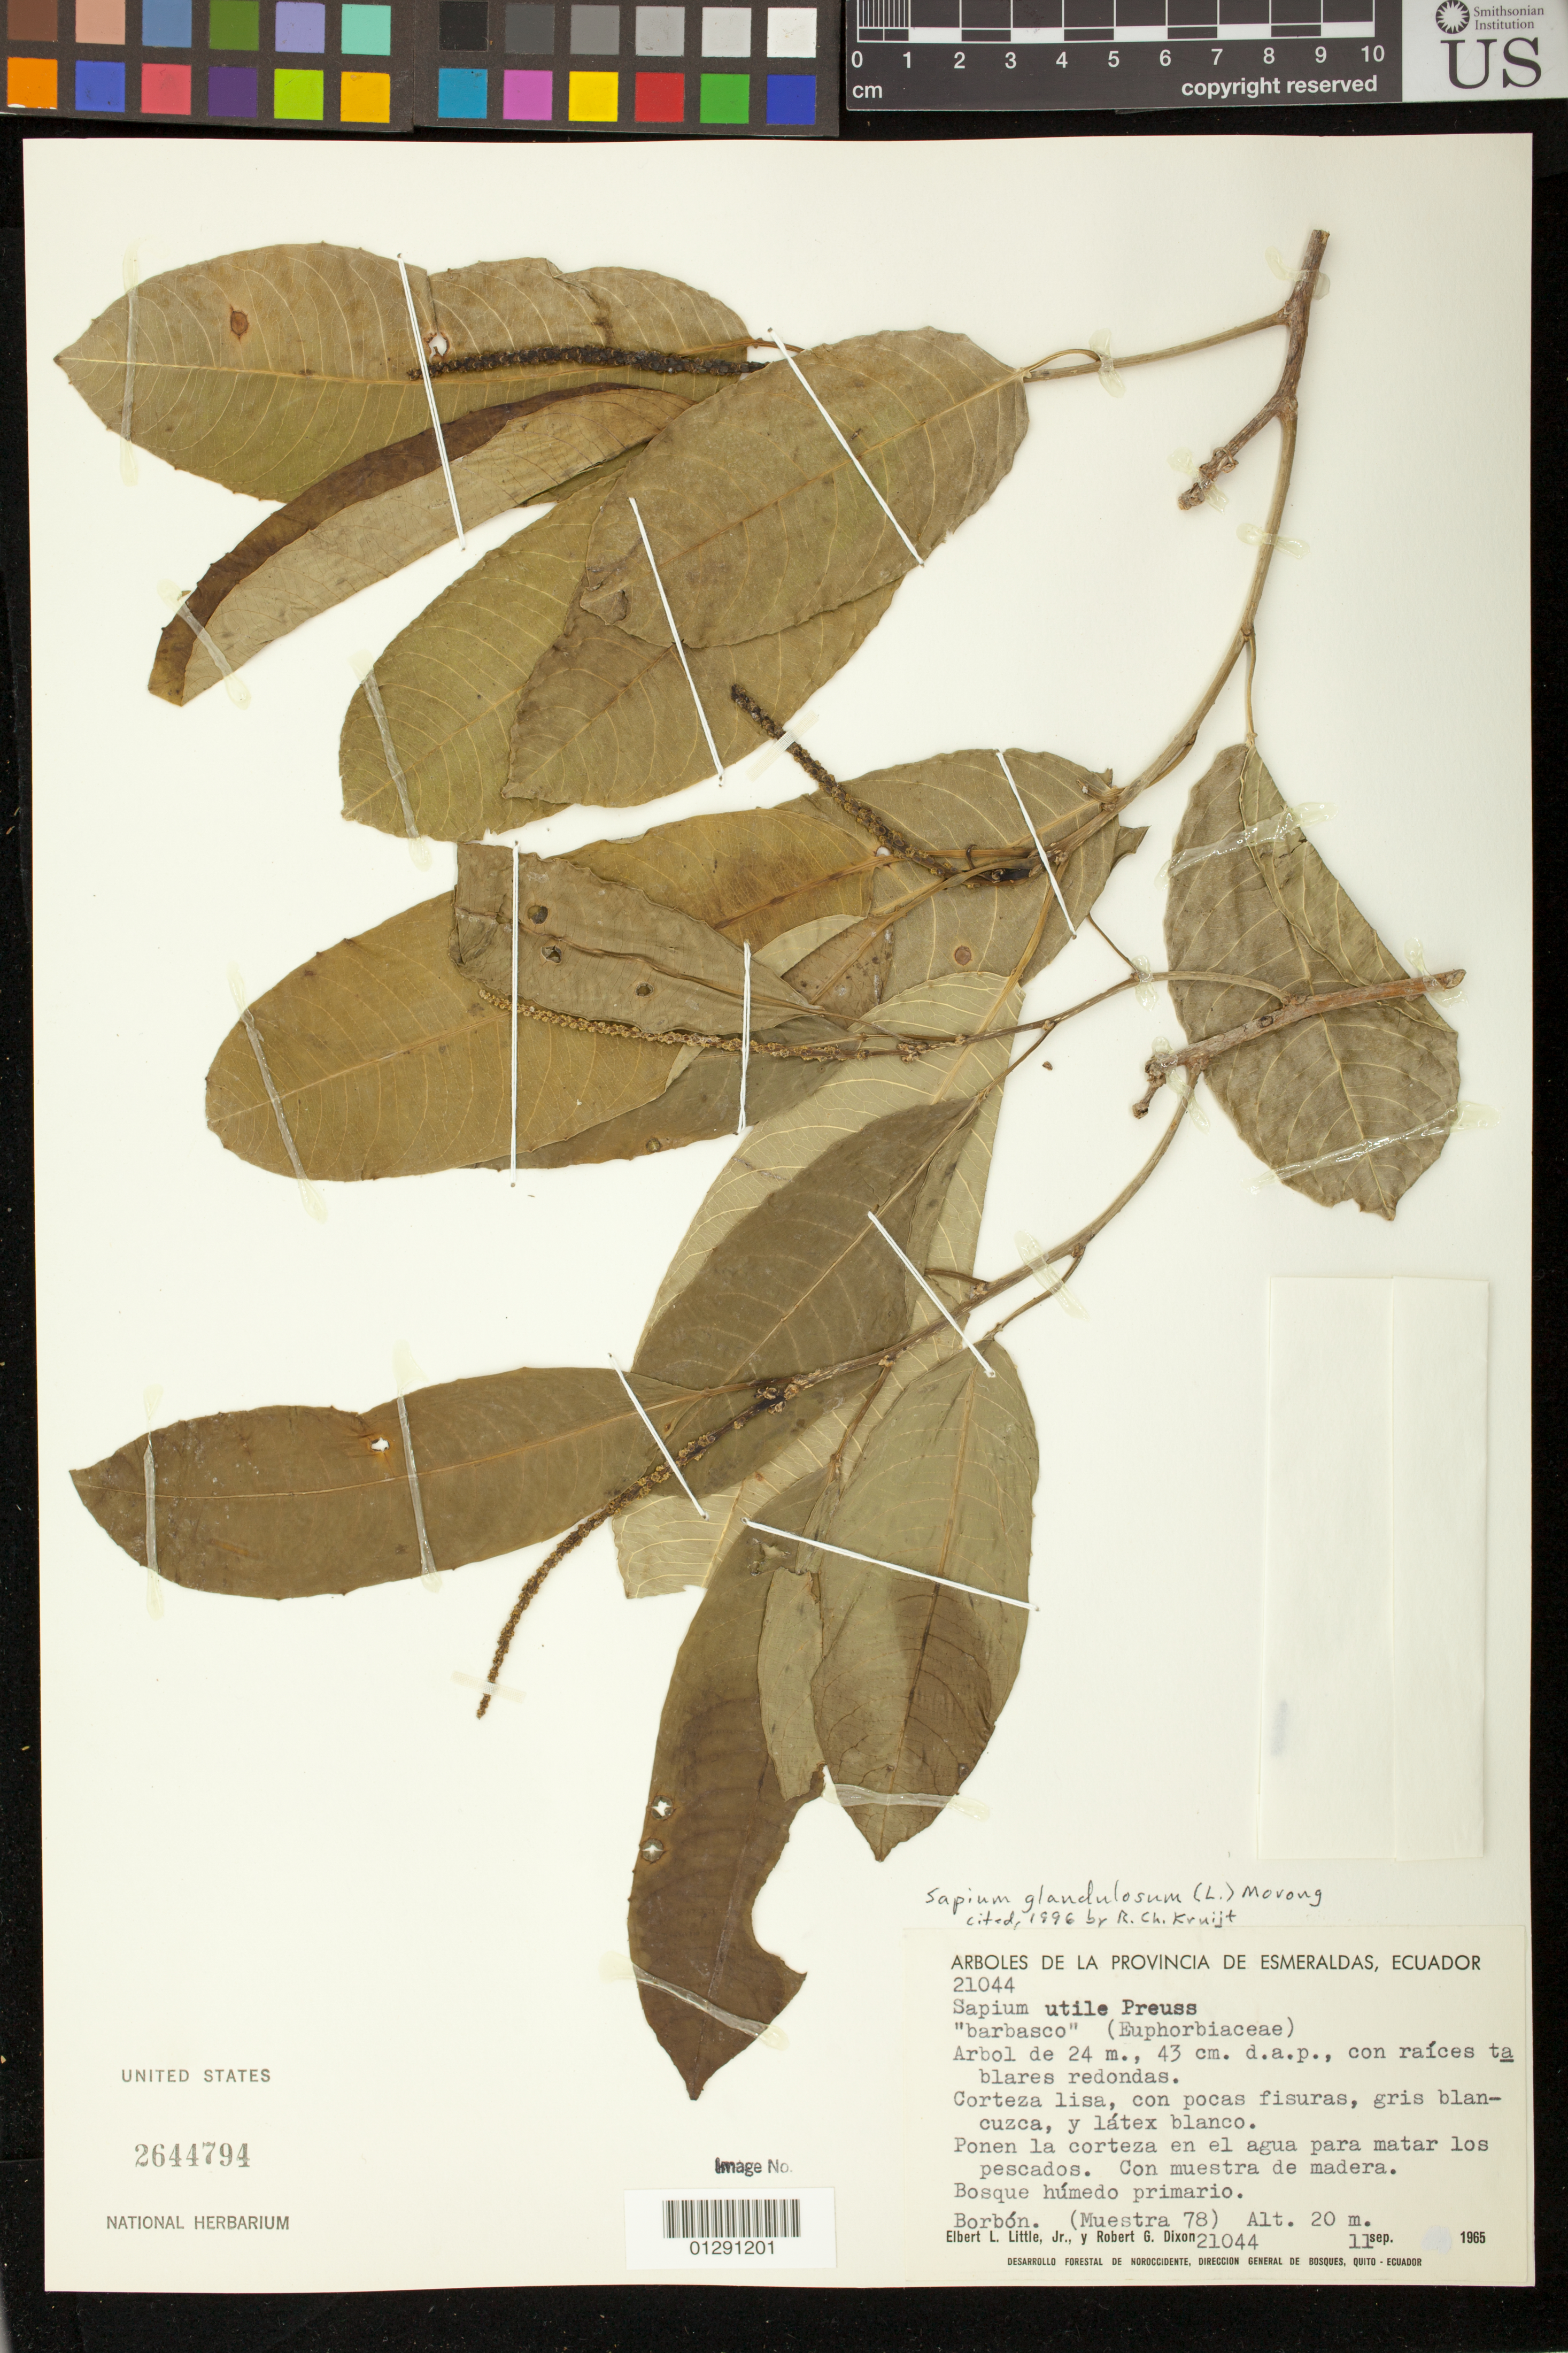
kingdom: Plantae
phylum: Tracheophyta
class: Magnoliopsida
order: Malpighiales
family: Euphorbiaceae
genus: Sapium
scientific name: Sapium glandulatum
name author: (Vell.) Pax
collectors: E. L. Little & R. G. Dixon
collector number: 21044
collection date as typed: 11 Sep 1965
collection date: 1965-09-11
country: Ecuador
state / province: Esmeraldas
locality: Borbon.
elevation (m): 20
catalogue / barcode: US 2644794